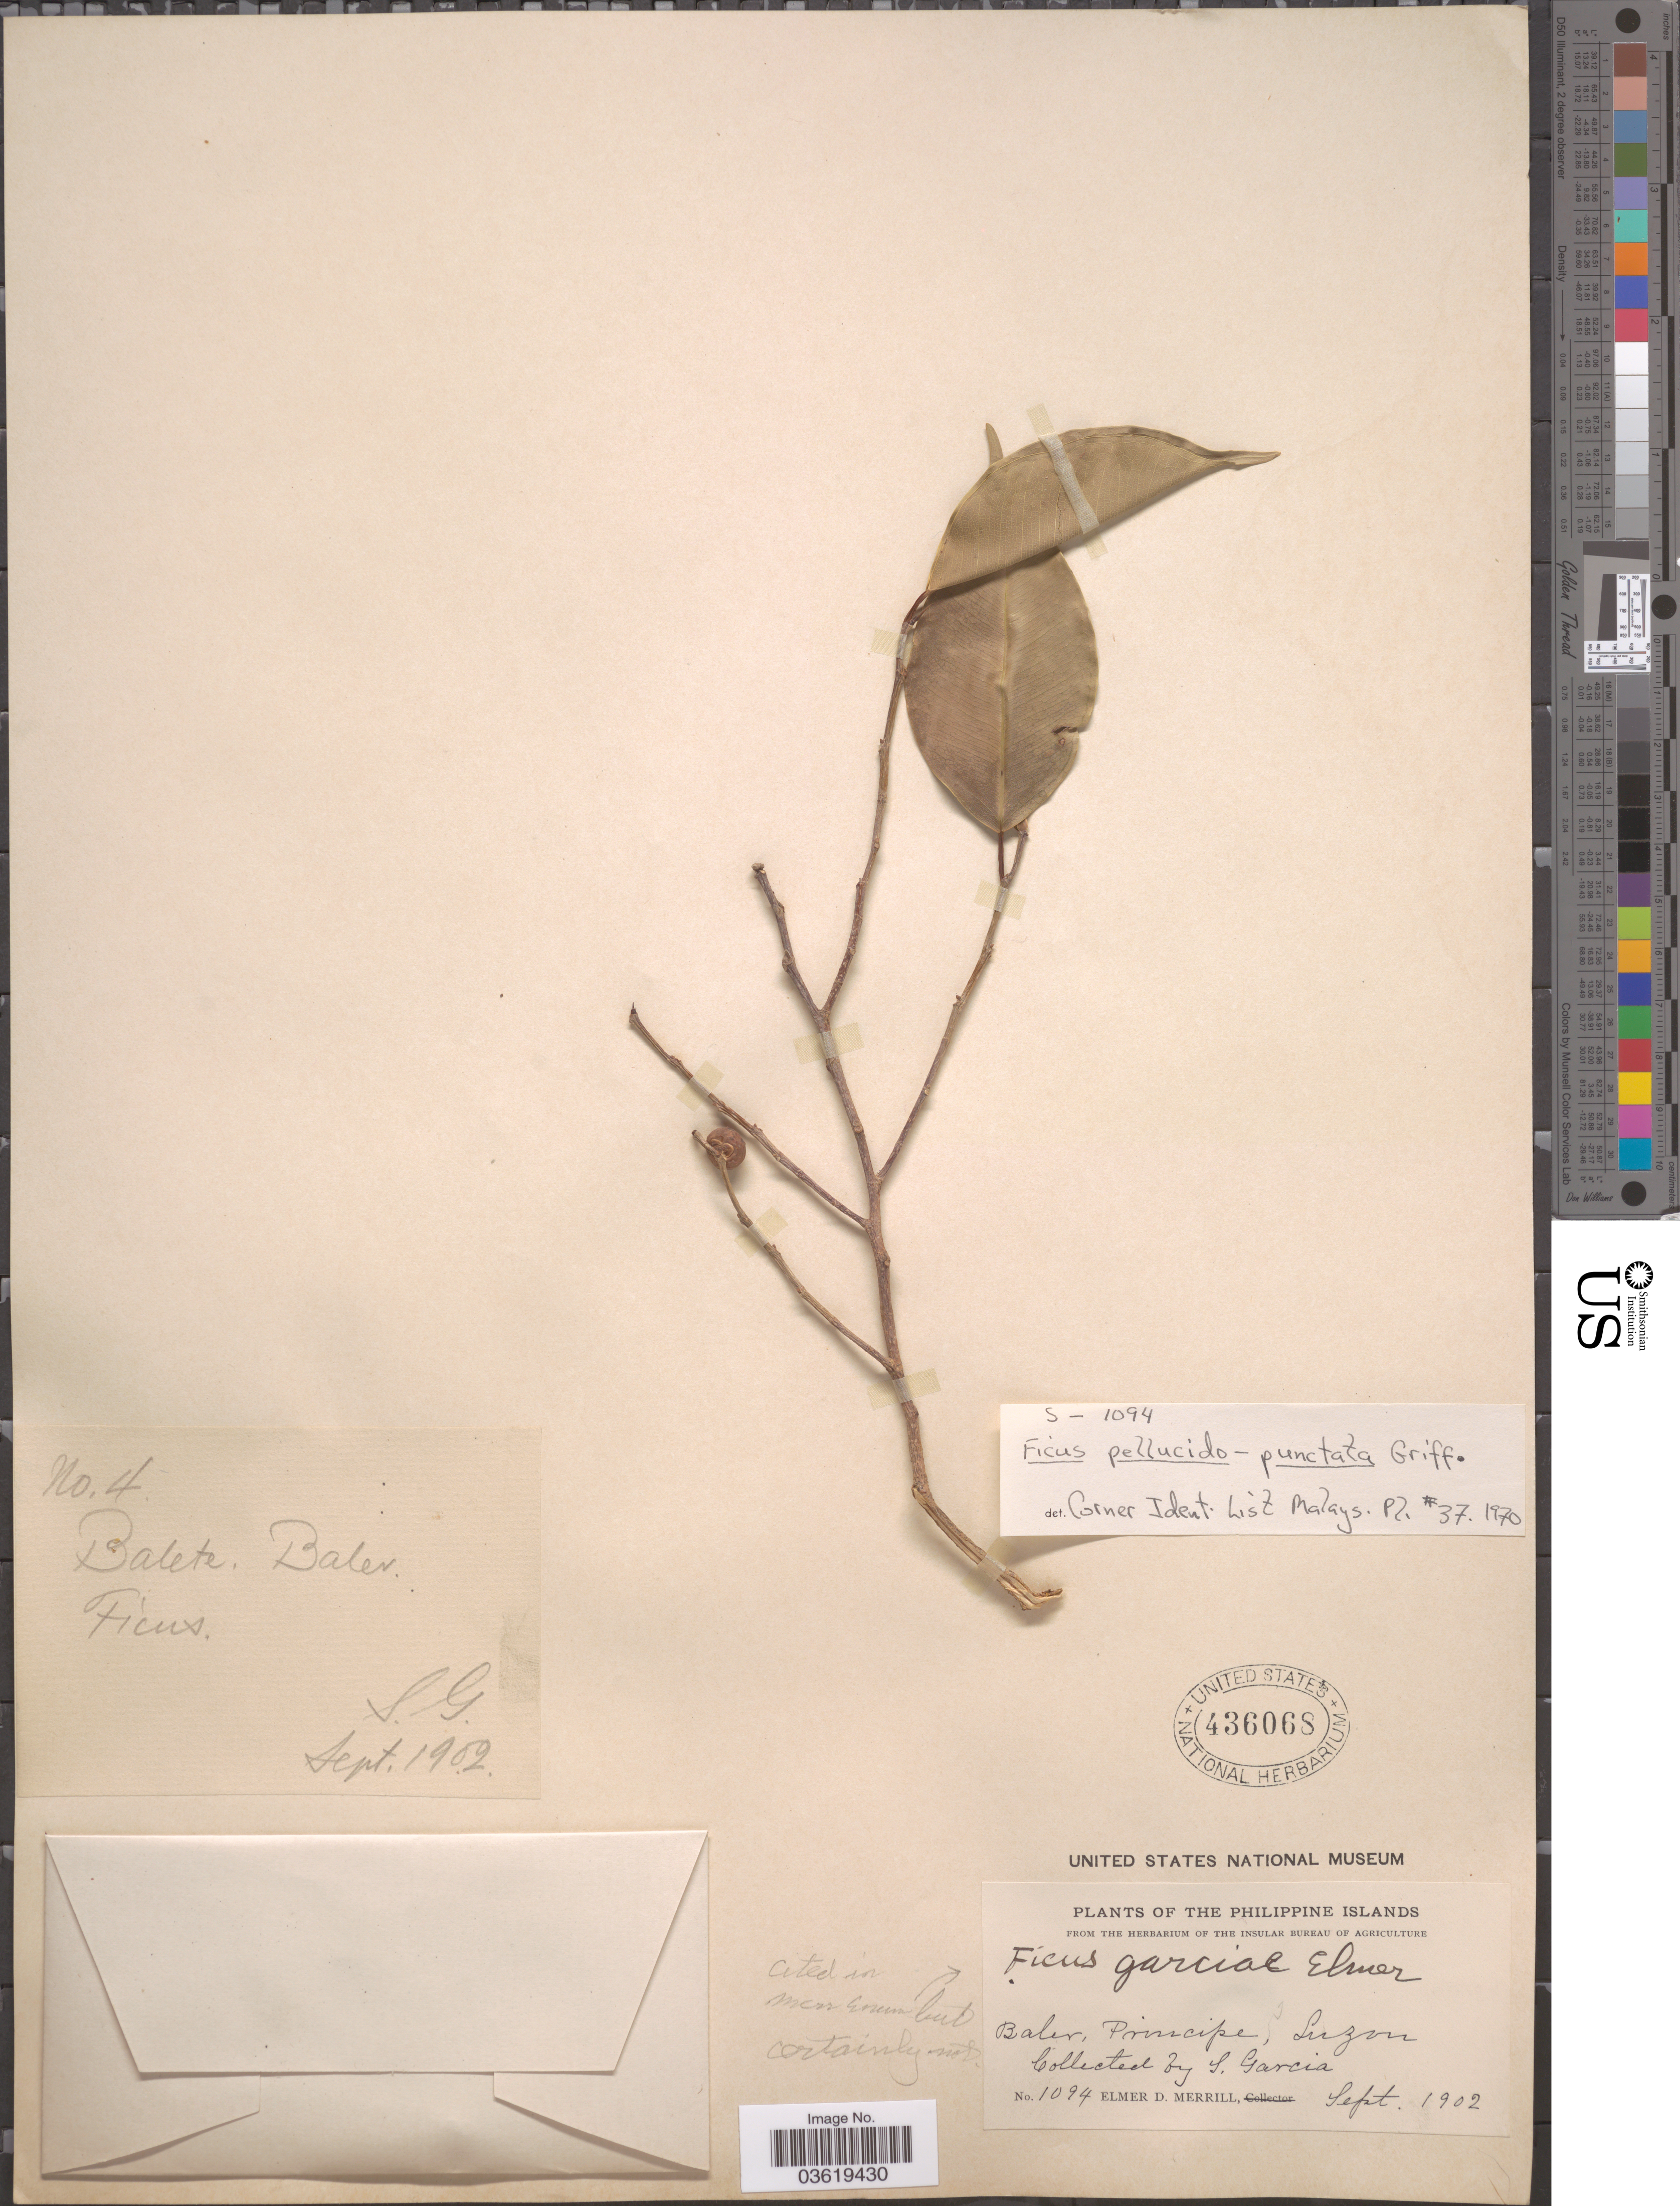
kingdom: Plantae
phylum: Tracheophyta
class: Magnoliopsida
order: Rosales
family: Moraceae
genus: Ficus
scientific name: Ficus pellucido-punctata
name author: Griff.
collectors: S. Garcia & E. D. Merrill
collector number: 1094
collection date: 1902-09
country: Philippines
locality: Baler, Principe, Luzon.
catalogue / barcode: US 436068